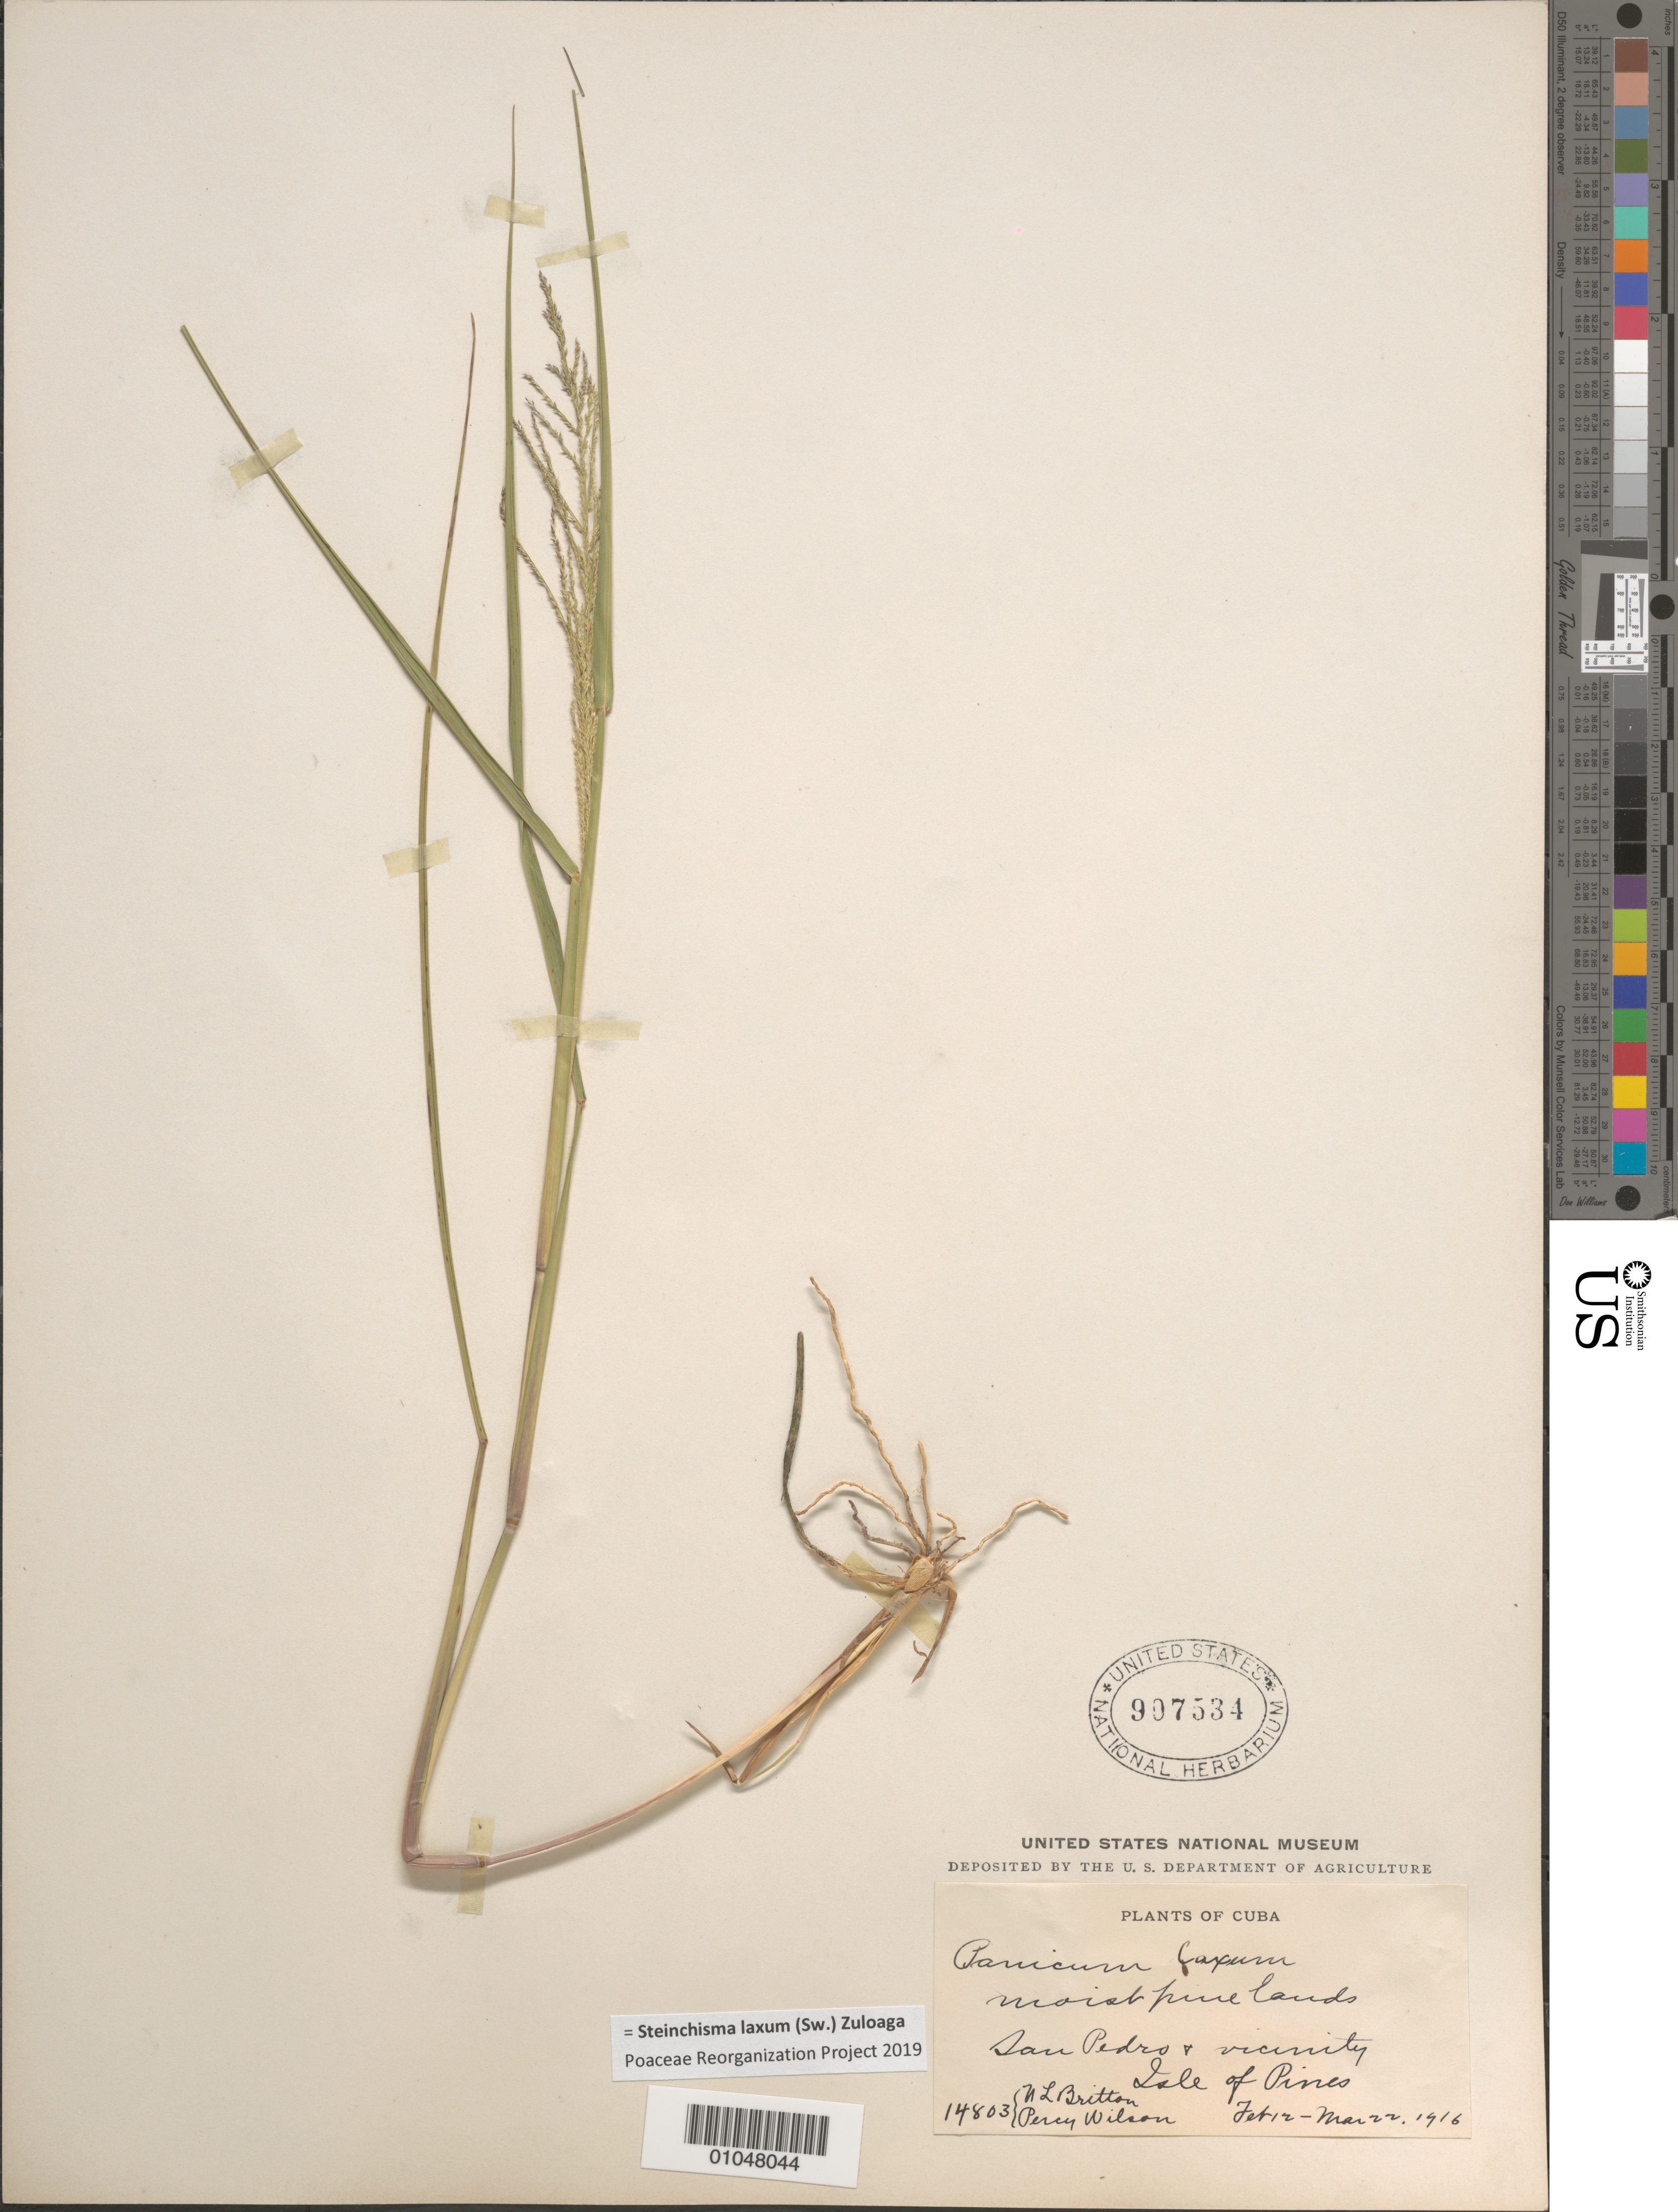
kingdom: Plantae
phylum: Tracheophyta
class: Liliopsida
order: Poales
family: Poaceae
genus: Panicum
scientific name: Panicum laxum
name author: Sw.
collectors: N. Britton & P. Wilson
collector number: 14803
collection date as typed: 12 Feb 1916 to 22 Mar 1916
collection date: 1916-02-12/1916-03-22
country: Cuba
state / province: Isla de la Juventud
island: Isla de la Juventud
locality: San Pedro and vic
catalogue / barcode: US 907534